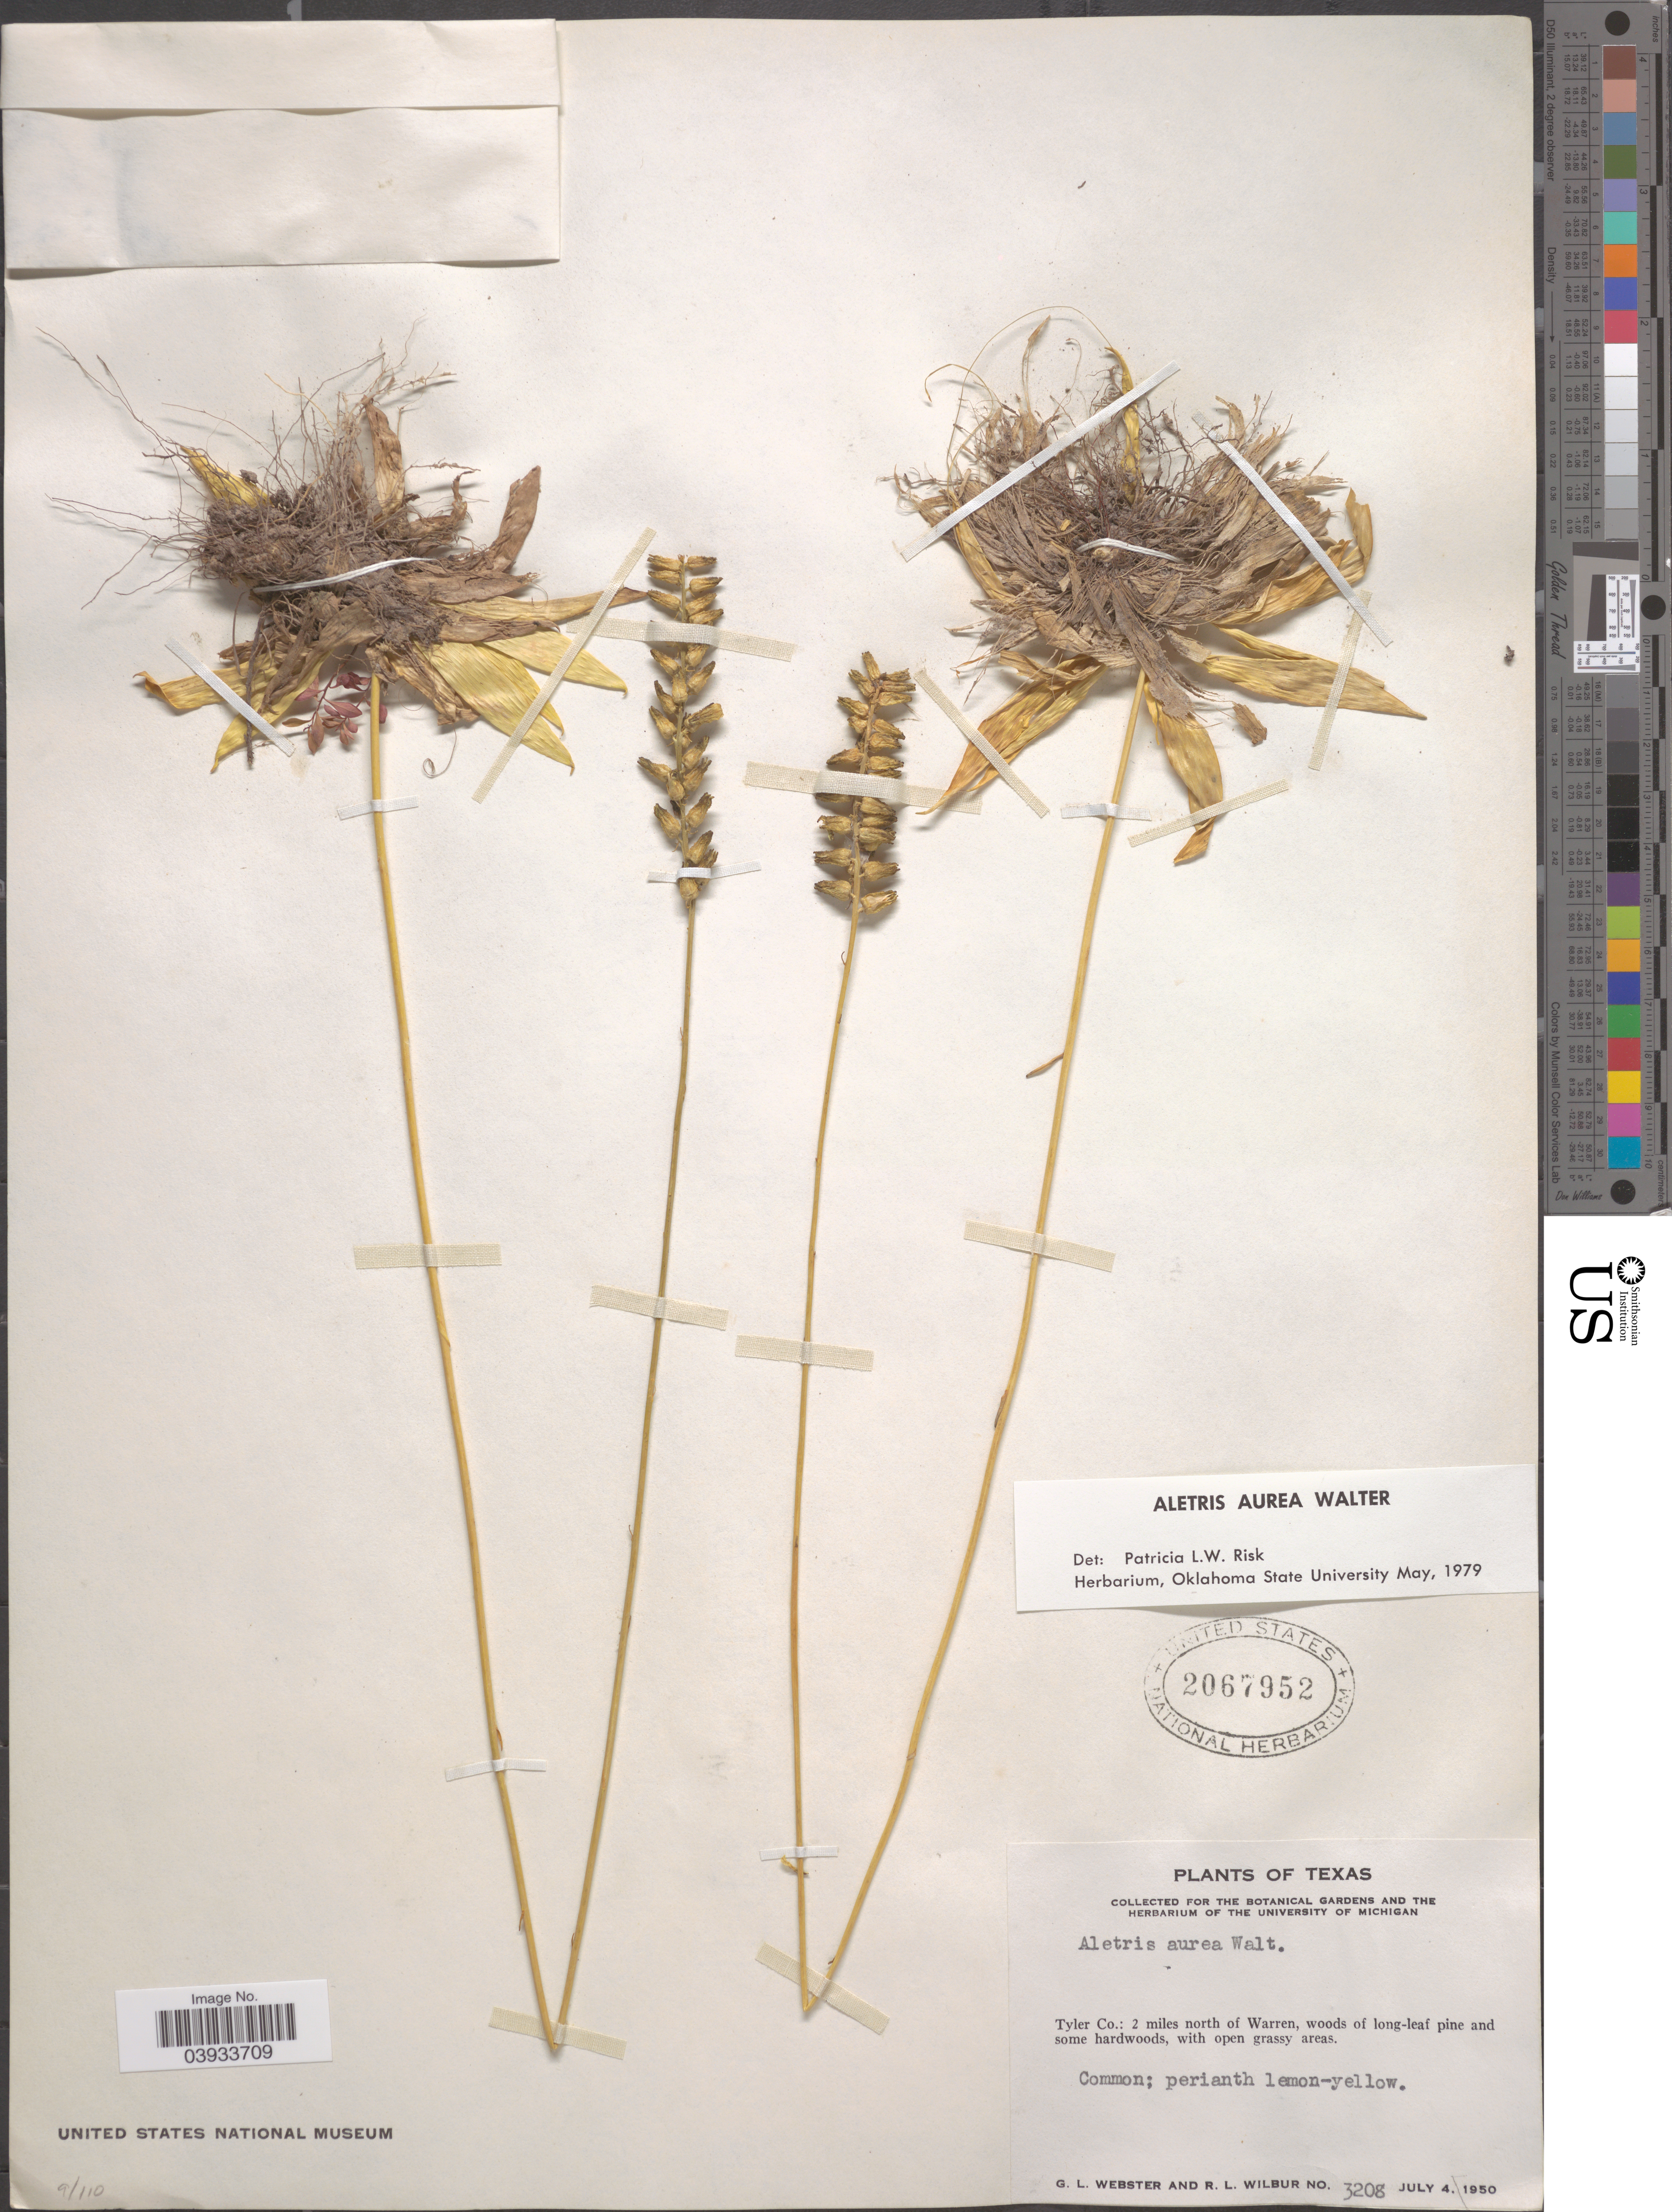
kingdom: Plantae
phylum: Tracheophyta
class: Liliopsida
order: Dioscoreales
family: Nartheciaceae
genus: Aletris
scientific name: Aletris aurea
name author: Walter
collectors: G. L. Webster & R. L. Wilbur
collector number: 3208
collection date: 1950-07-04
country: United States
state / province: Texas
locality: Tyler Co.: 2 miles north of Warren.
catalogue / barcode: US 2067952